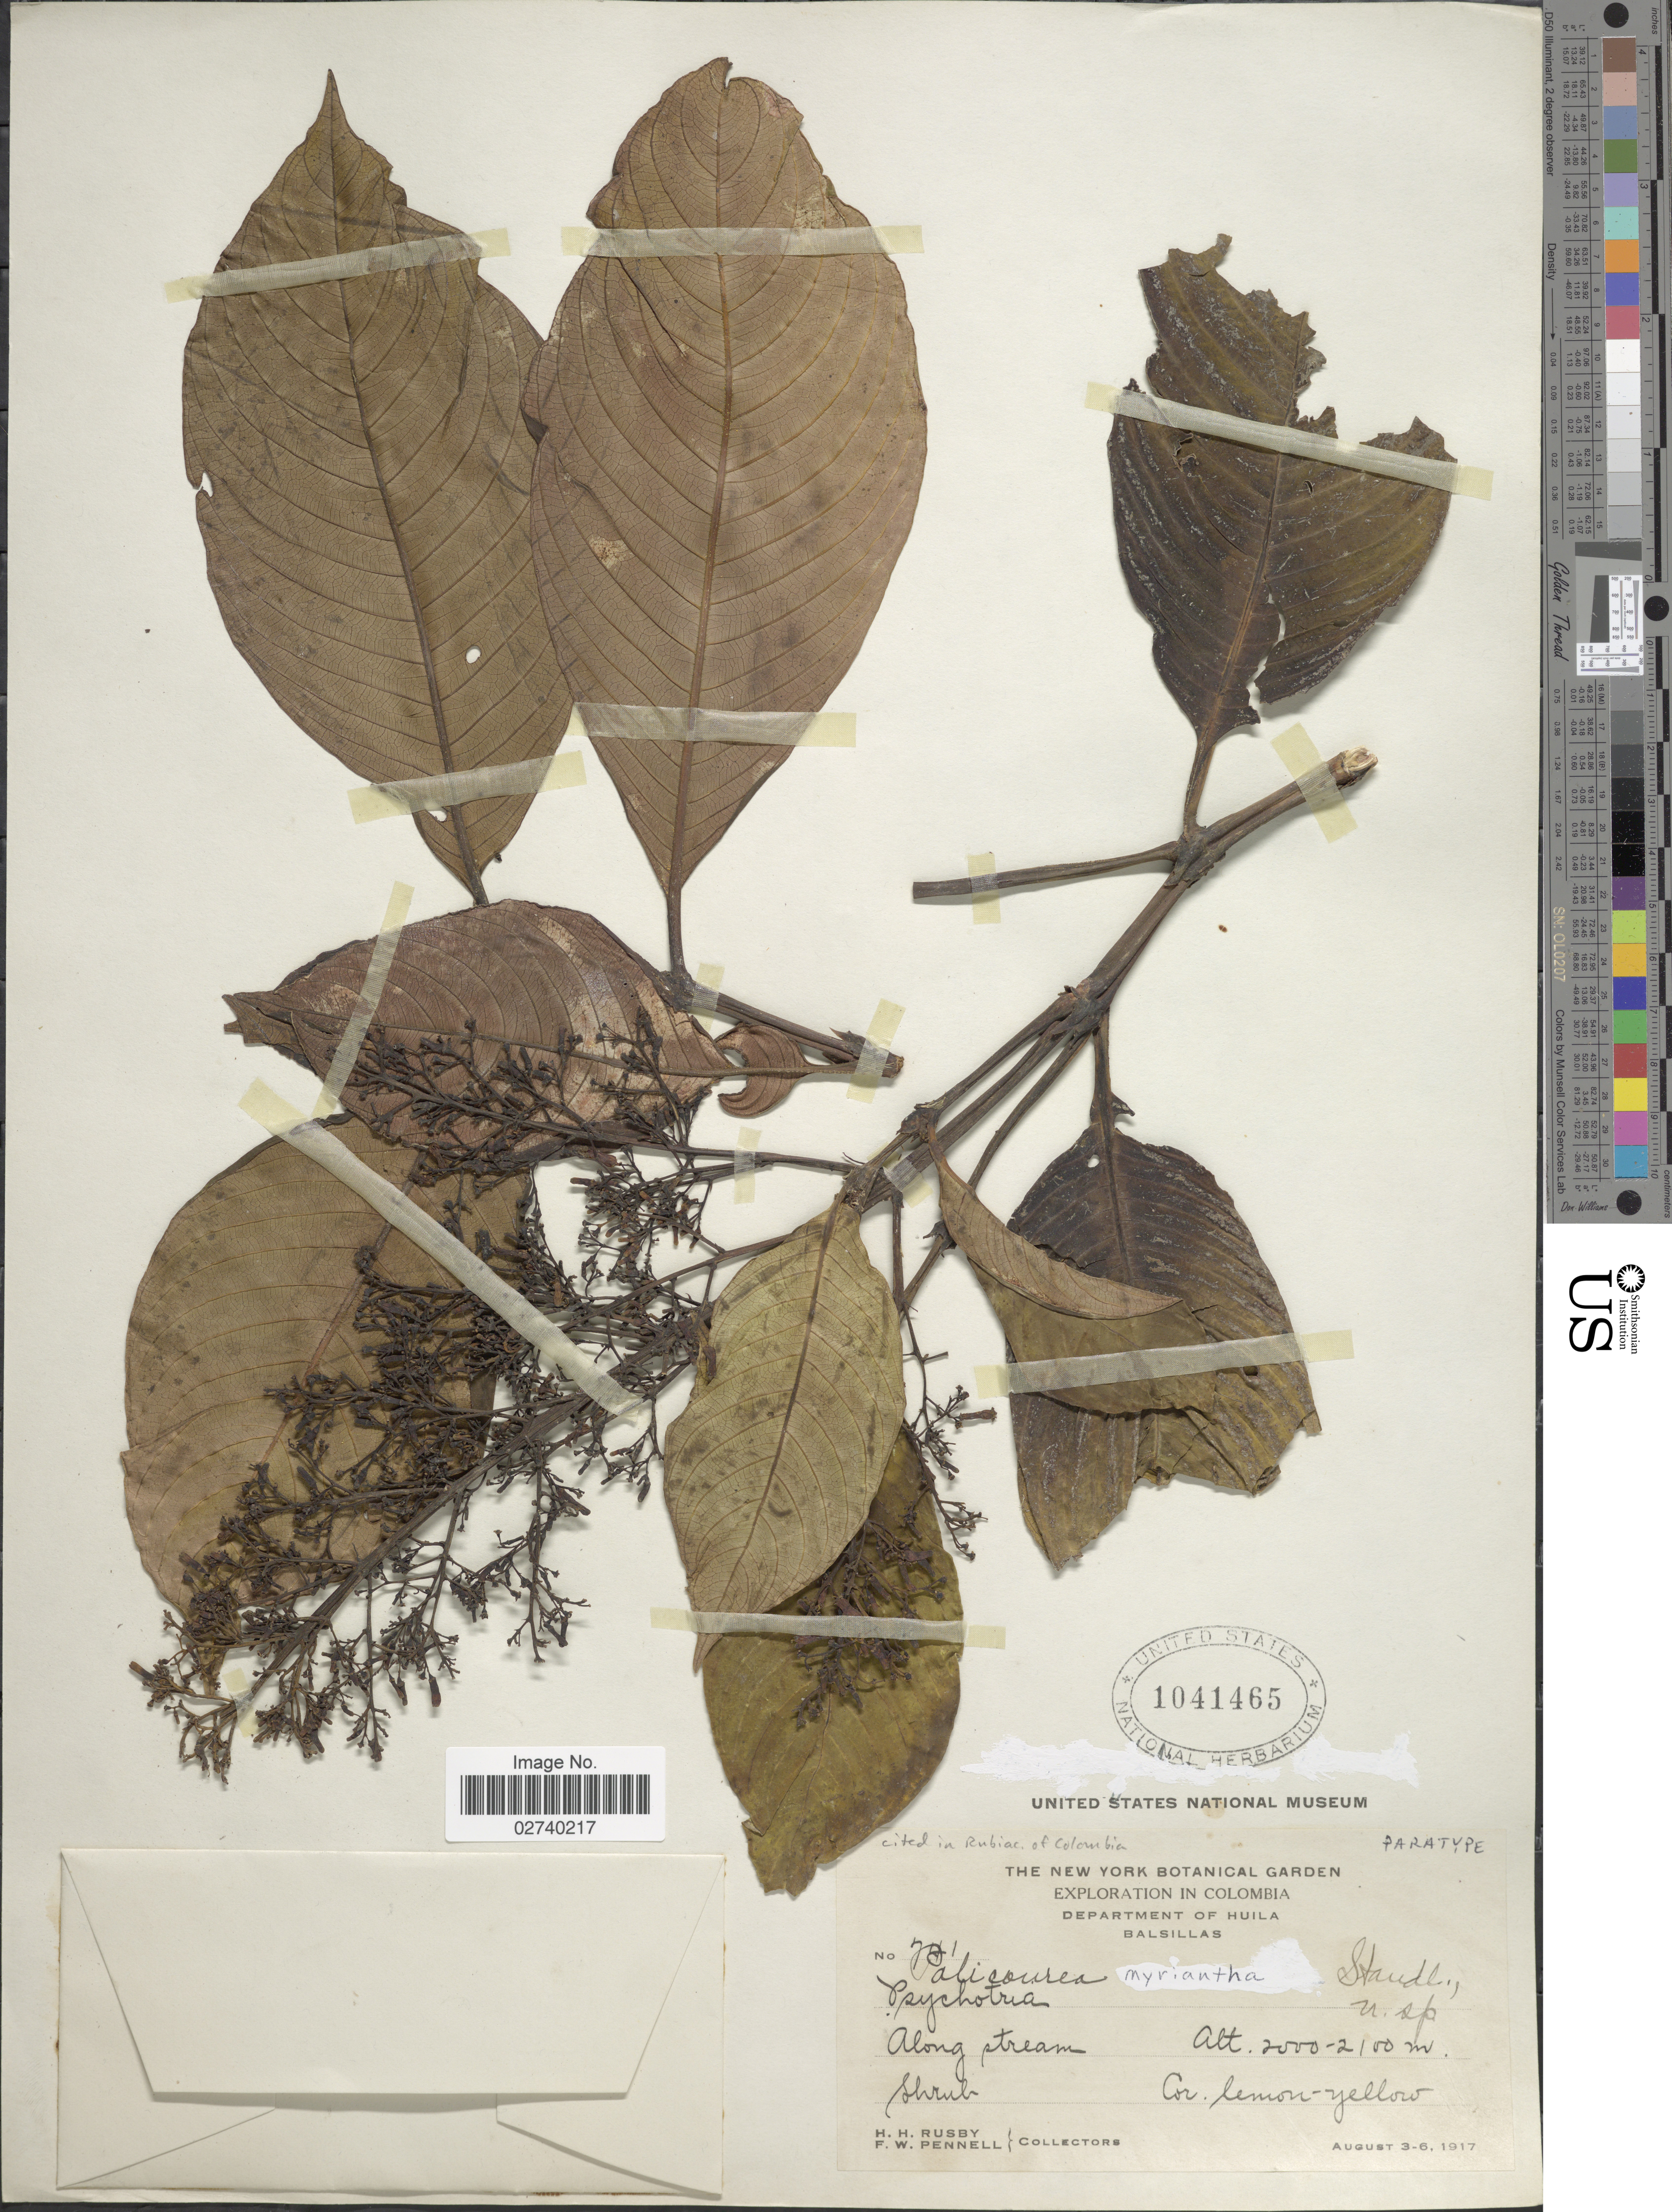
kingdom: Plantae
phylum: Tracheophyta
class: Magnoliopsida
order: Gentianales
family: Rubiaceae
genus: Palicourea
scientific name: Palicourea myriantha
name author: Standl.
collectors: H. H. Rusby & F. W. Pennell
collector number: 741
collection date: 1917-08-03/1917-08-06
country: Colombia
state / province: Huila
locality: Balsillas, along stream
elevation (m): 2000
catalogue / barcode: US 1041465